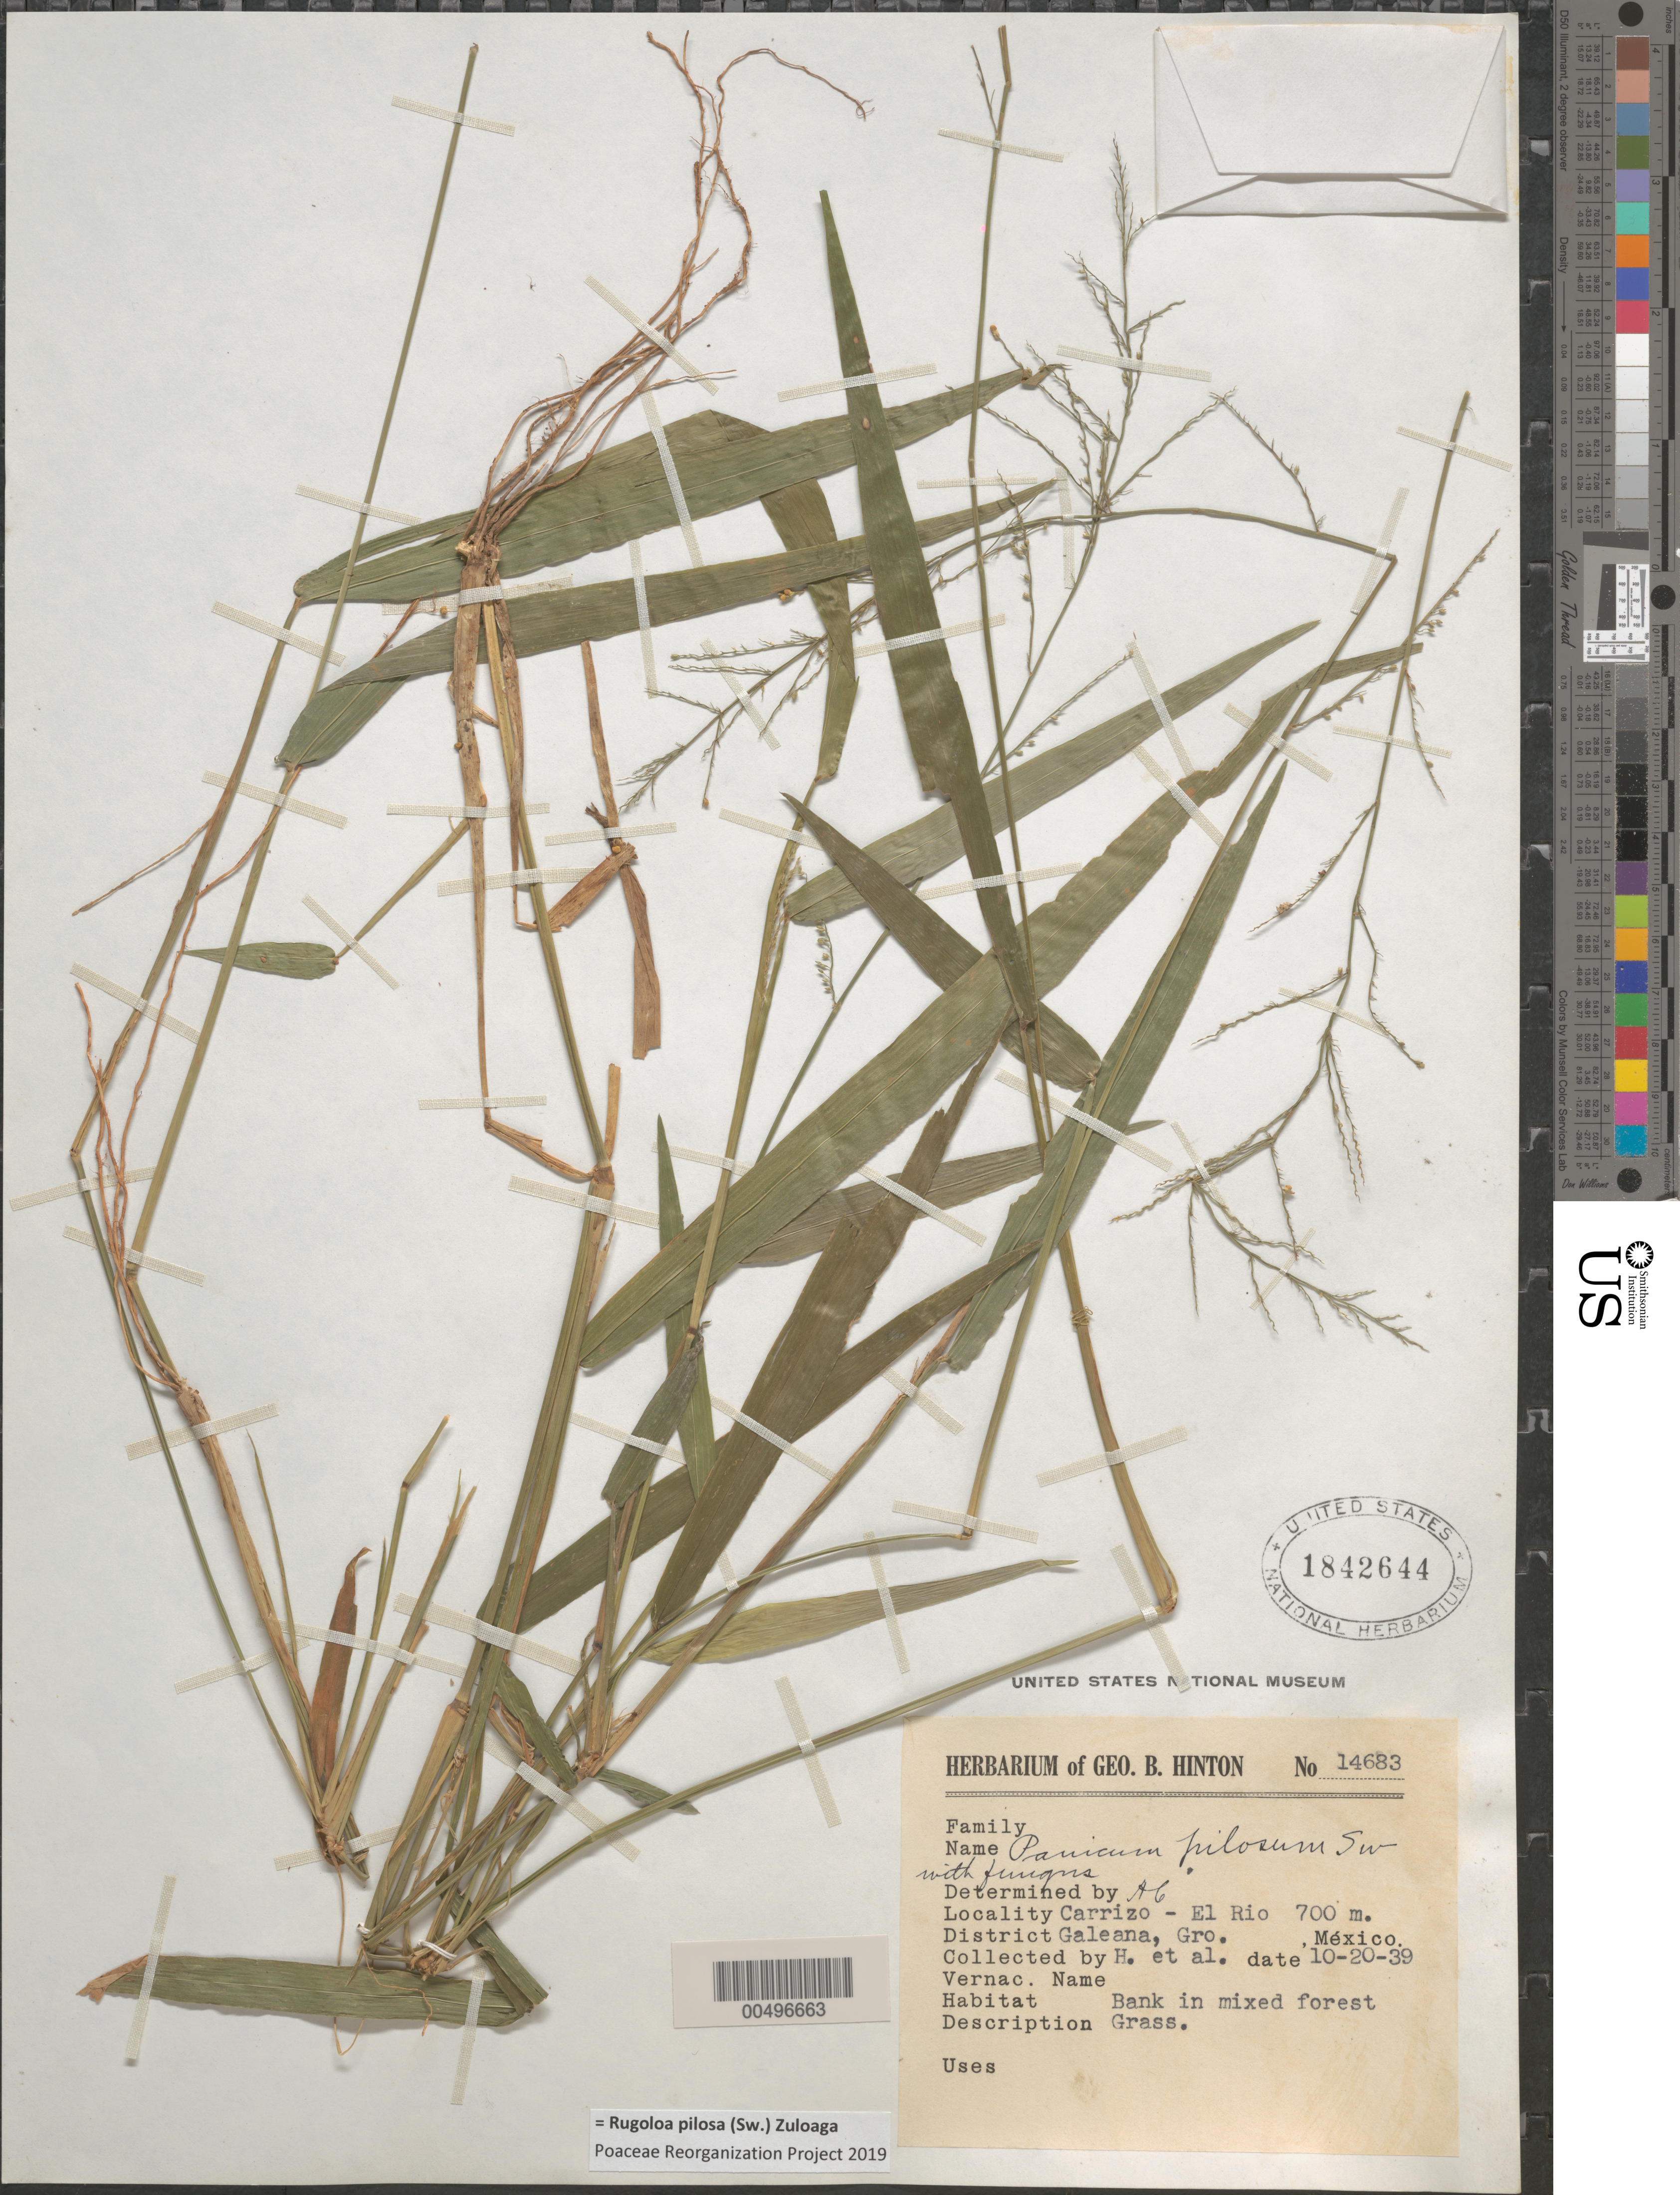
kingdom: Plantae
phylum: Tracheophyta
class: Liliopsida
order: Poales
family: Poaceae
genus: Panicum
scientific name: Panicum pilosum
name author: Sw.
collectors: G. B. Hinton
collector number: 14683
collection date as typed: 20 Oct 1939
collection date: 1939-10-20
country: Mexico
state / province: Guerrero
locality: Carrizo - El Rio, Dist: Galeana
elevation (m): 700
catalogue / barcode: US 1842644